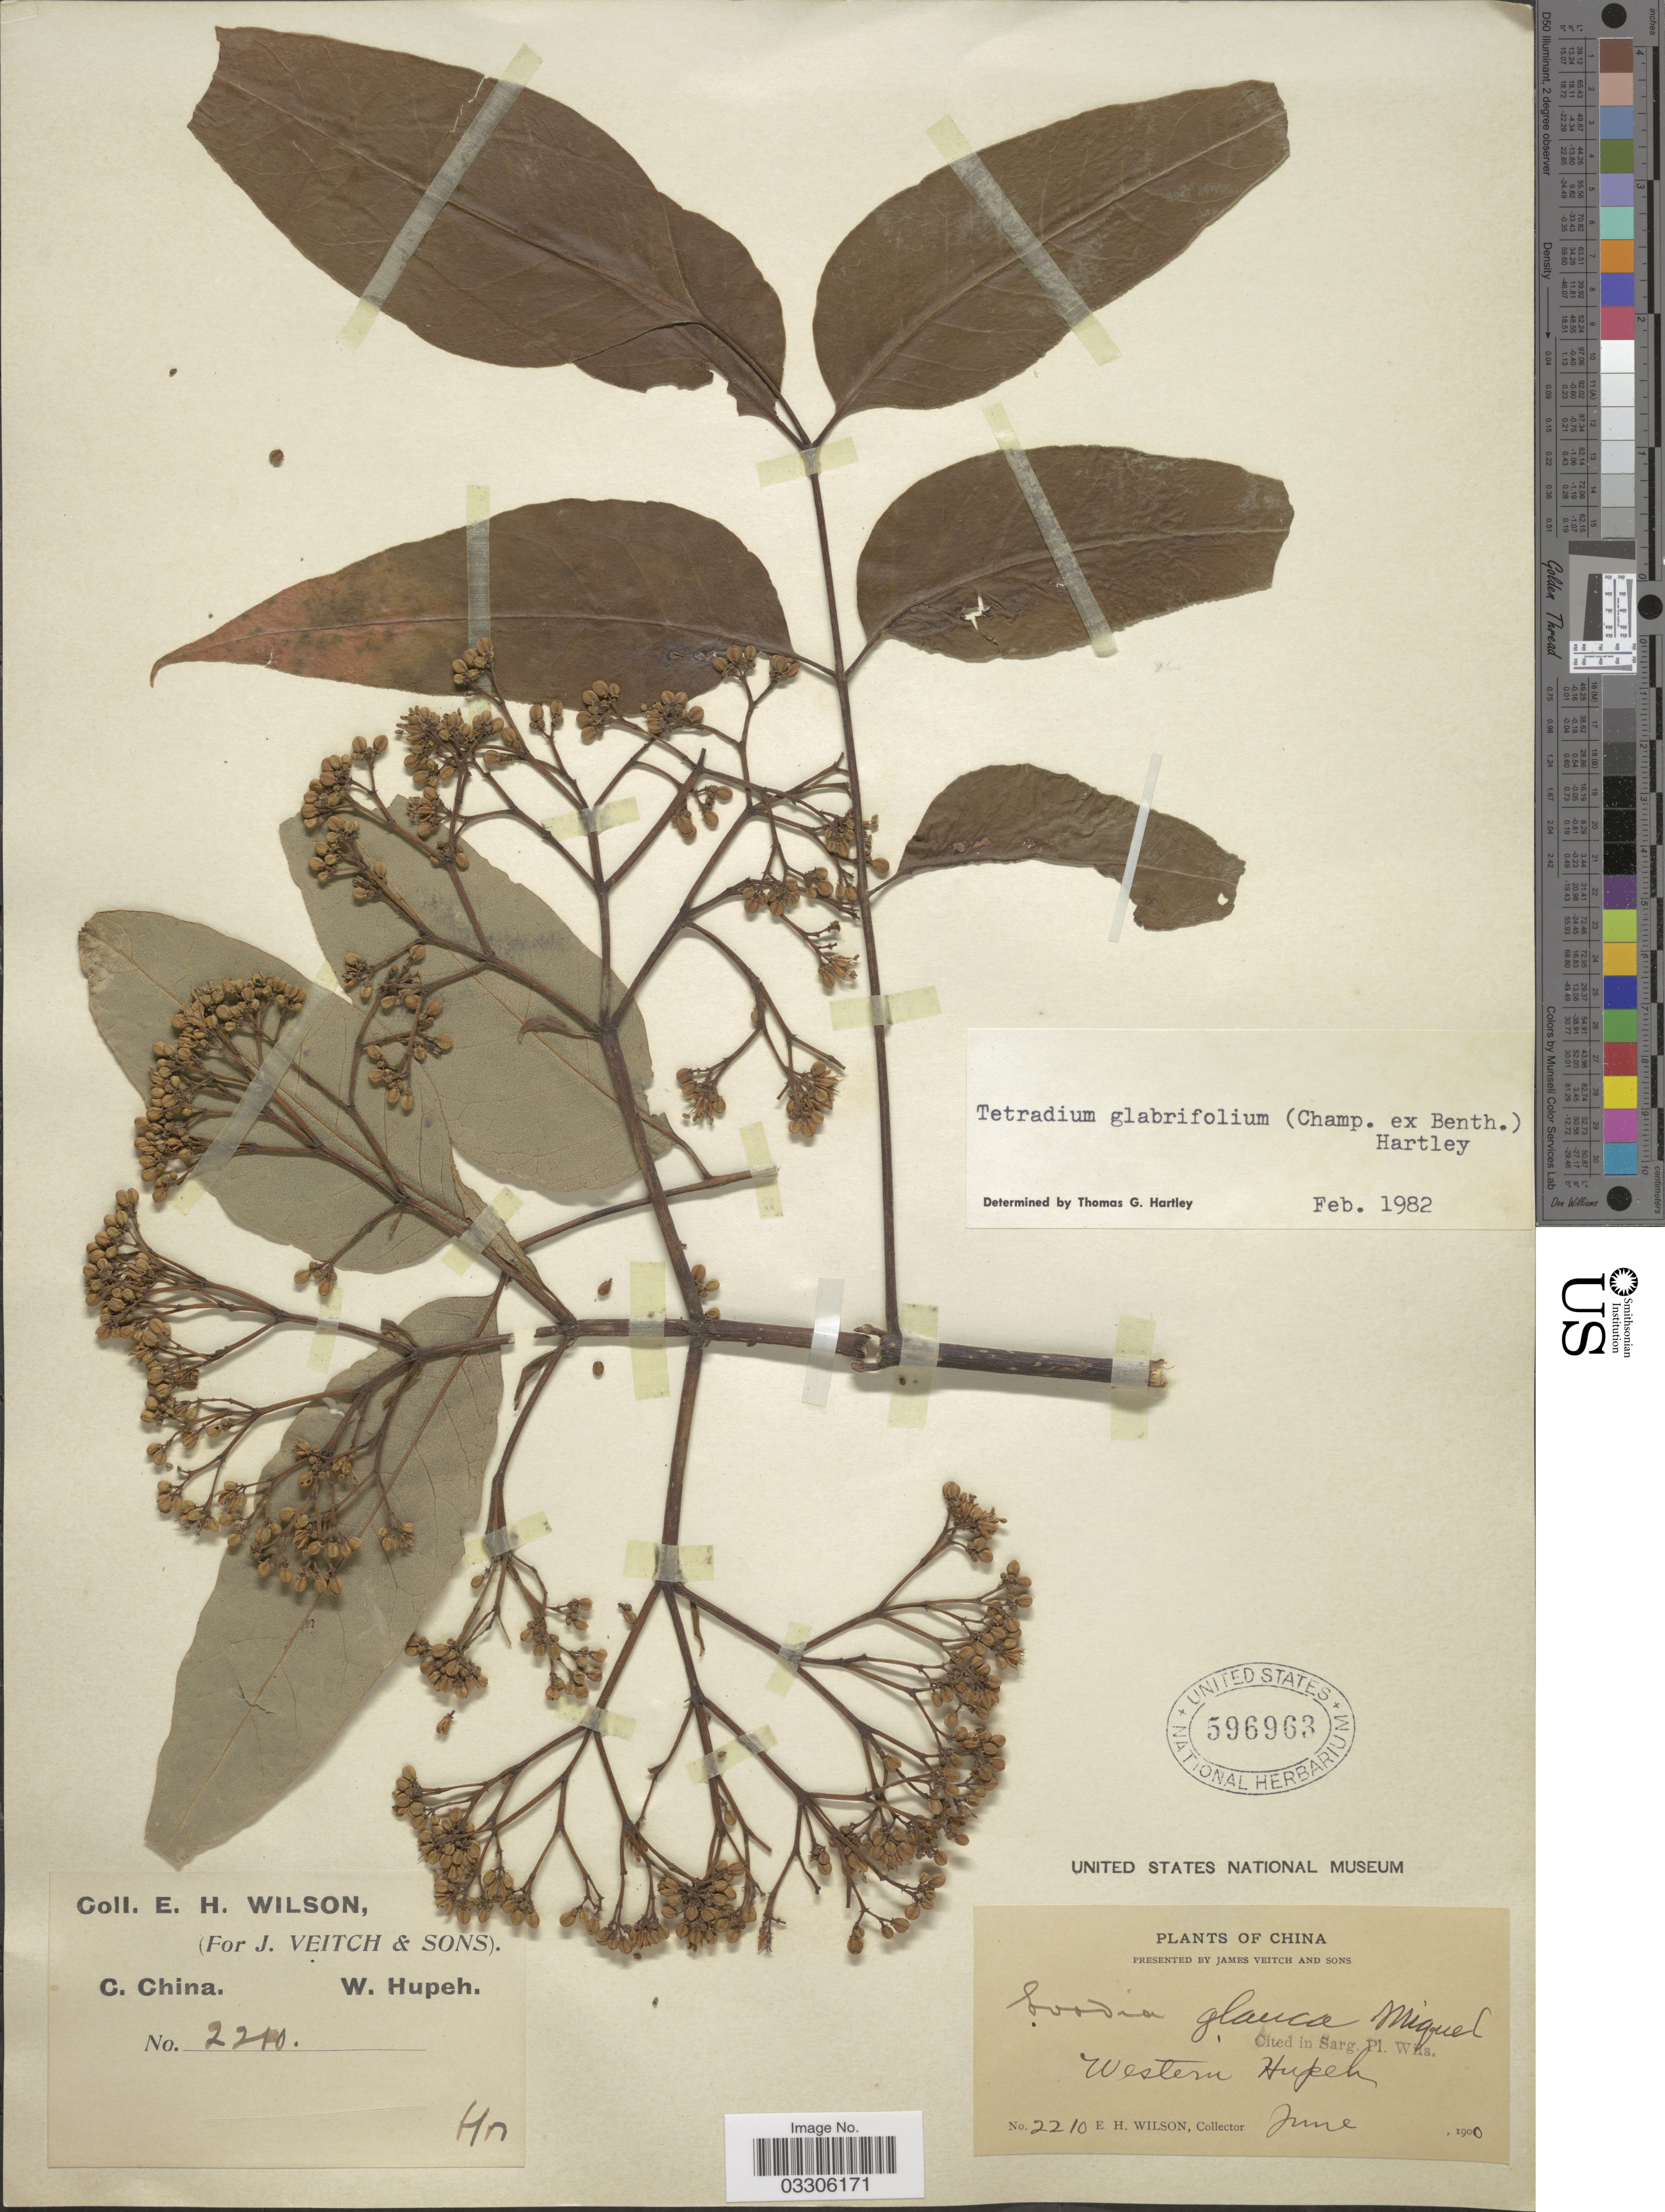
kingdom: Plantae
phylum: Tracheophyta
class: Magnoliopsida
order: Sapindales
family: Rutaceae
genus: Tetradium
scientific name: Tetradium glabrifolium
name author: (Champ. ex Benth.) T.G. Hartley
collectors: E. Wilson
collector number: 2210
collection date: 1900-06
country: China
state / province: Hubei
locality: C. China. Western Hupeh.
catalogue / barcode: US 596963